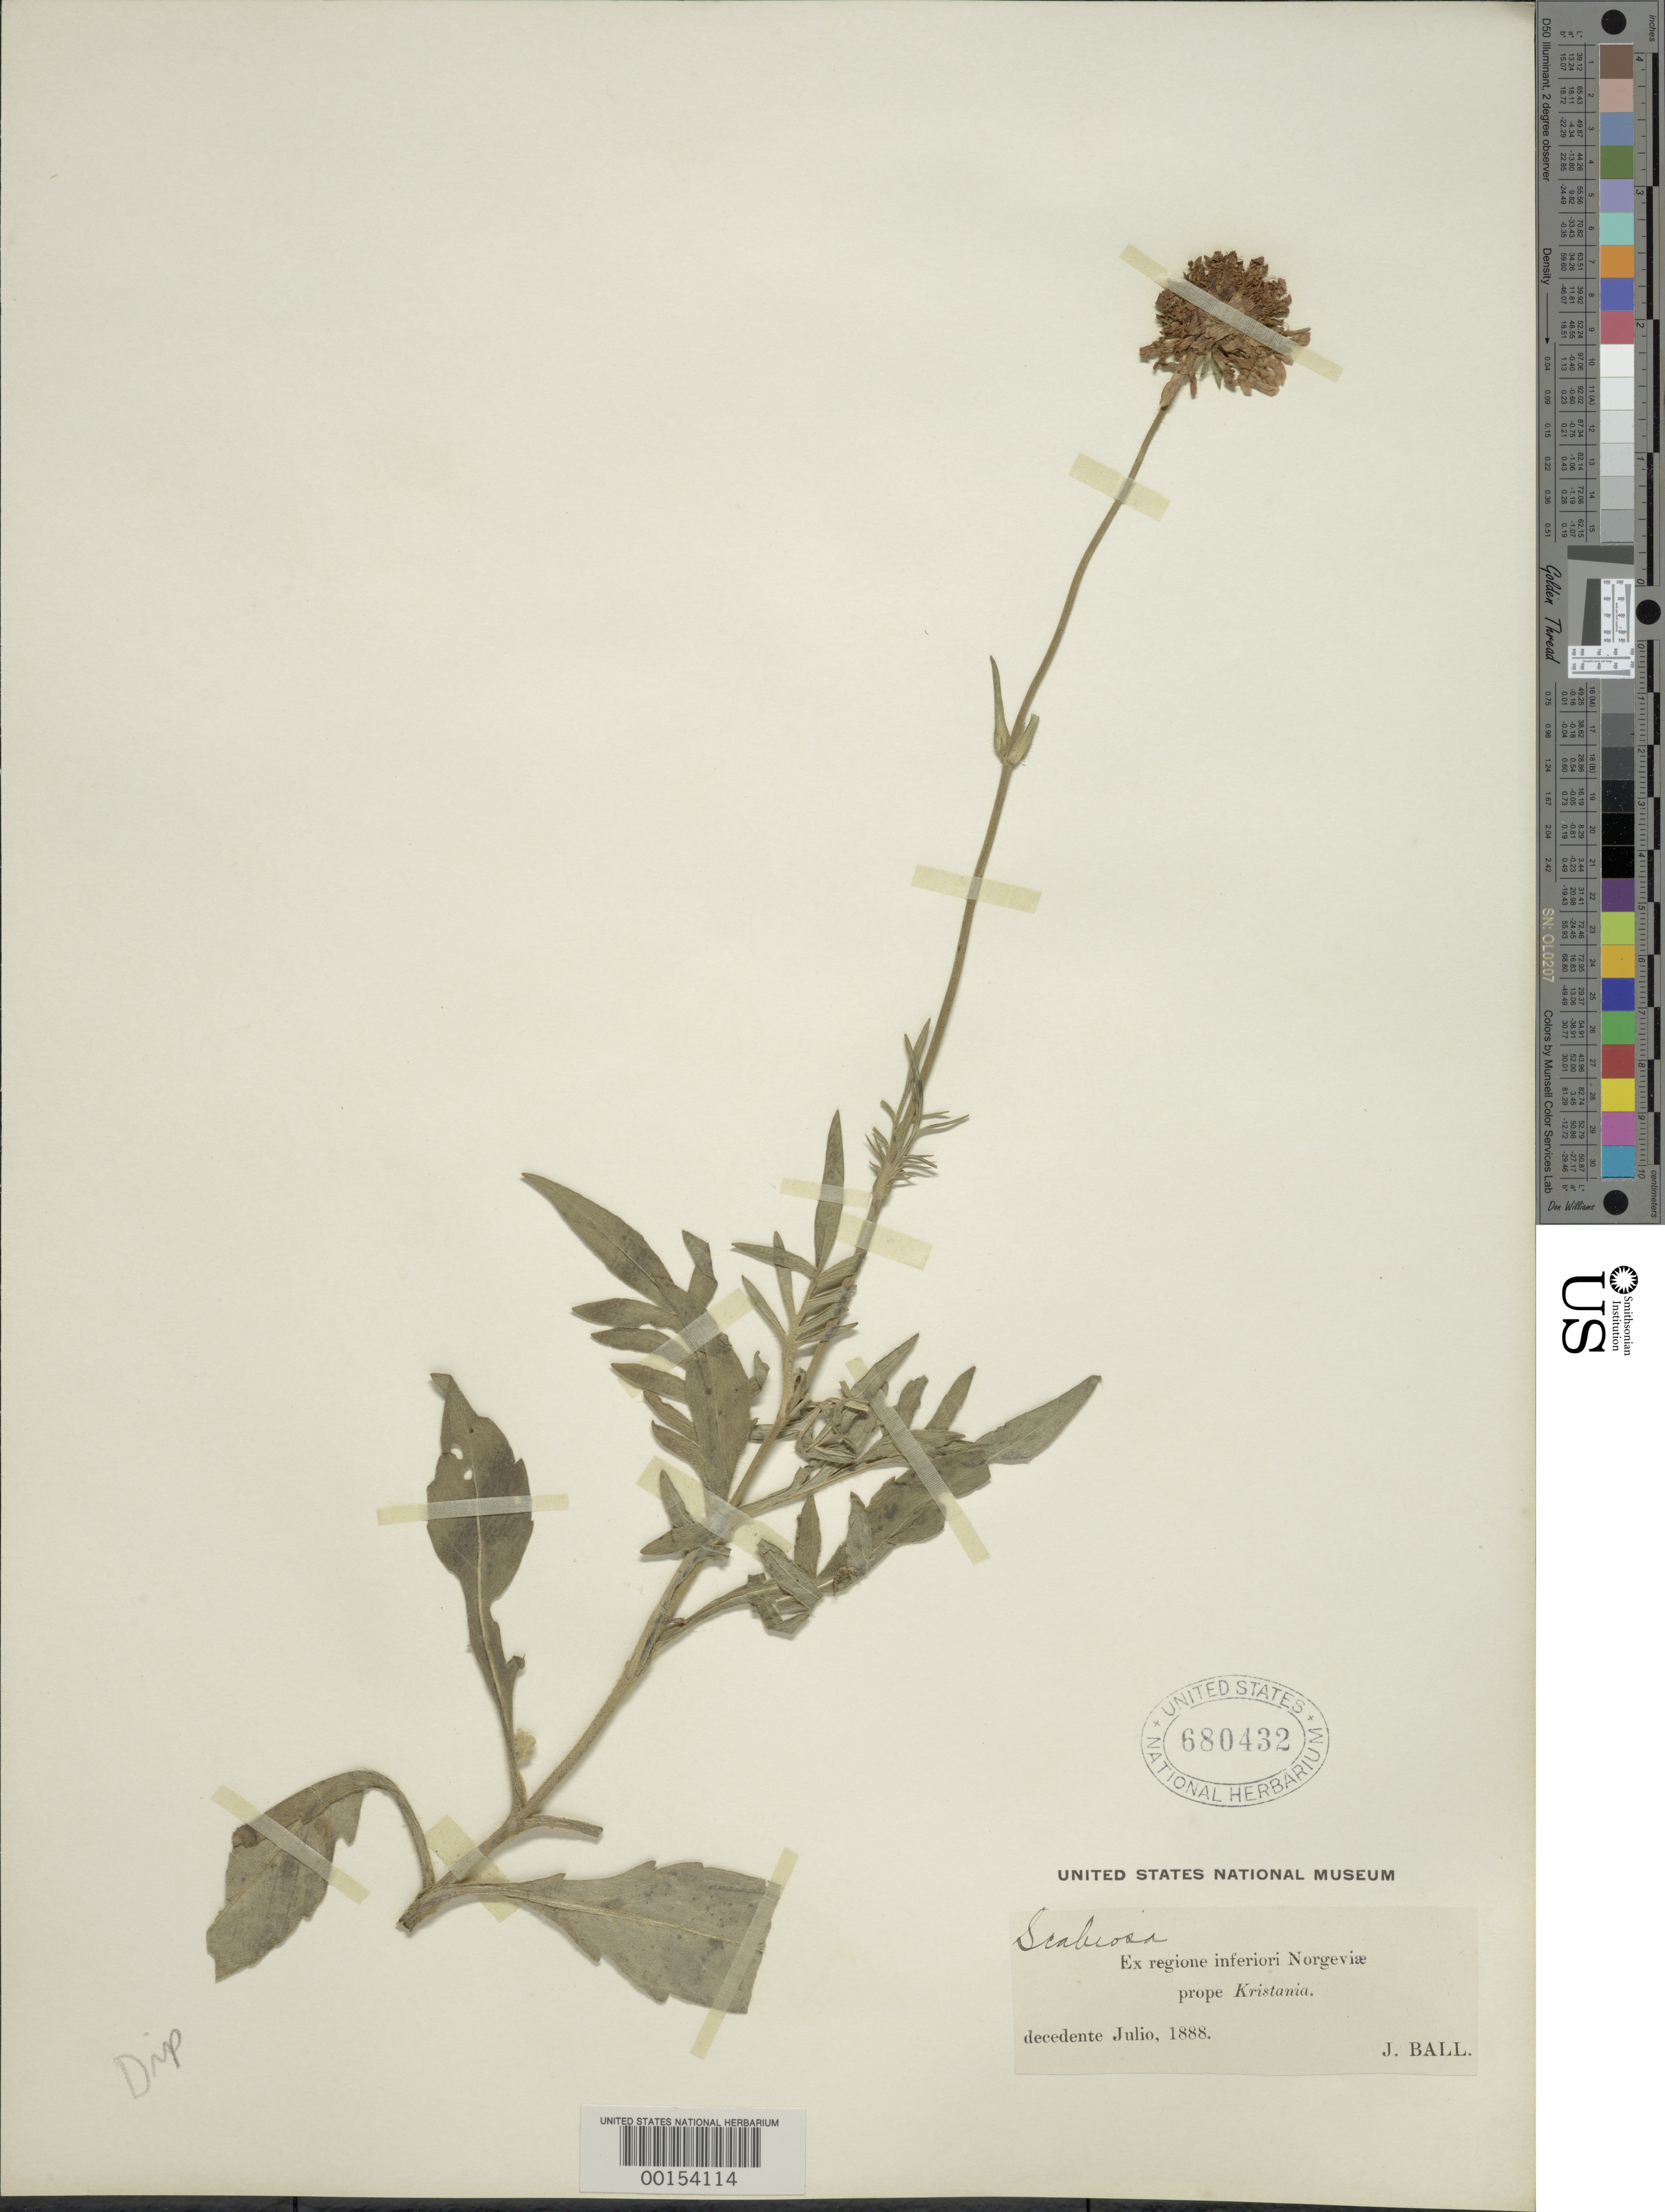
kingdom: Plantae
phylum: Tracheophyta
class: Magnoliopsida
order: Dipsacales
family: Caprifoliaceae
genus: Scabiosa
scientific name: Scabiosa sp.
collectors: J. Ball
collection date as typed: Jul 1888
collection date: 1888-07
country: Norway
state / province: Oslo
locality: Near Kristania (= Oslo)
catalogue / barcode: US 680432